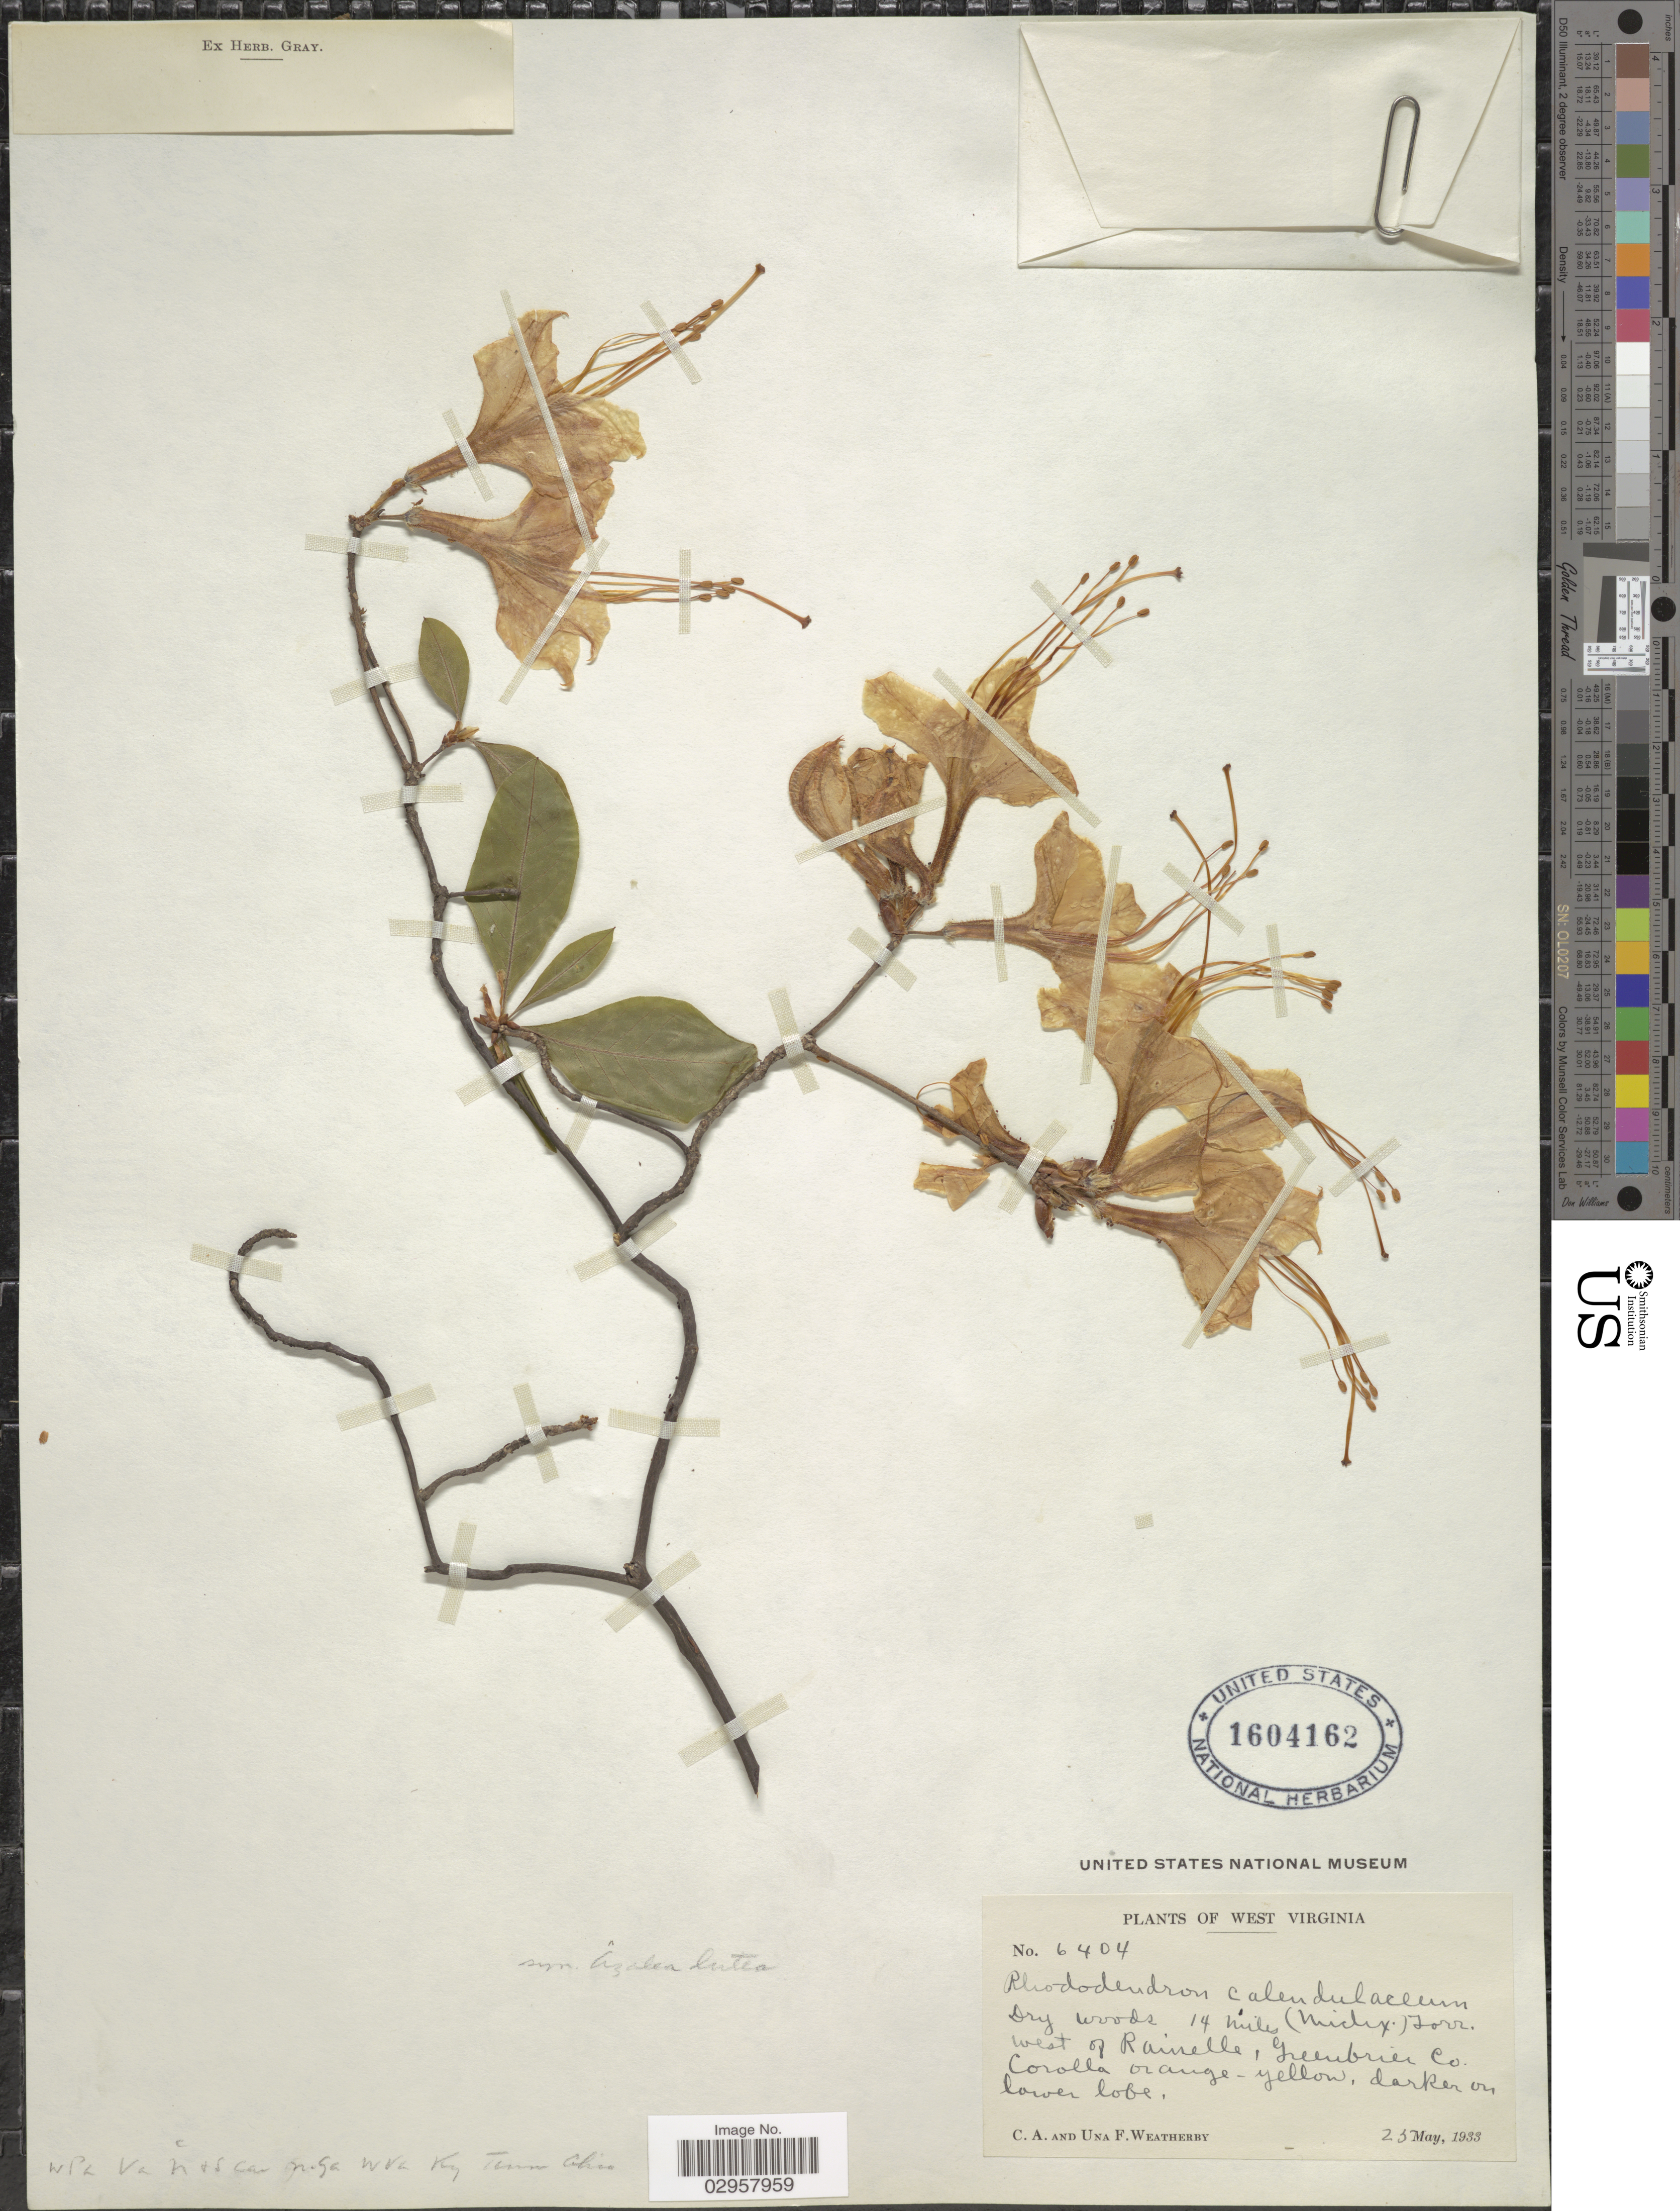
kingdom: Plantae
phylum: Tracheophyta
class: Magnoliopsida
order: Ericales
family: Ericaceae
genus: Rhododendron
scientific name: Rhododendron calendulaceum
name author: (Michx.) Torr.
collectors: C. A. Weatherby & U. Weatherby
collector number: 6404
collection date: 1933-05-25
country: United States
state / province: West Virginia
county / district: Greenbrier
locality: Dry woods, 14 miles west of Rainelle, Greenbrier Co.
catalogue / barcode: US 1604162